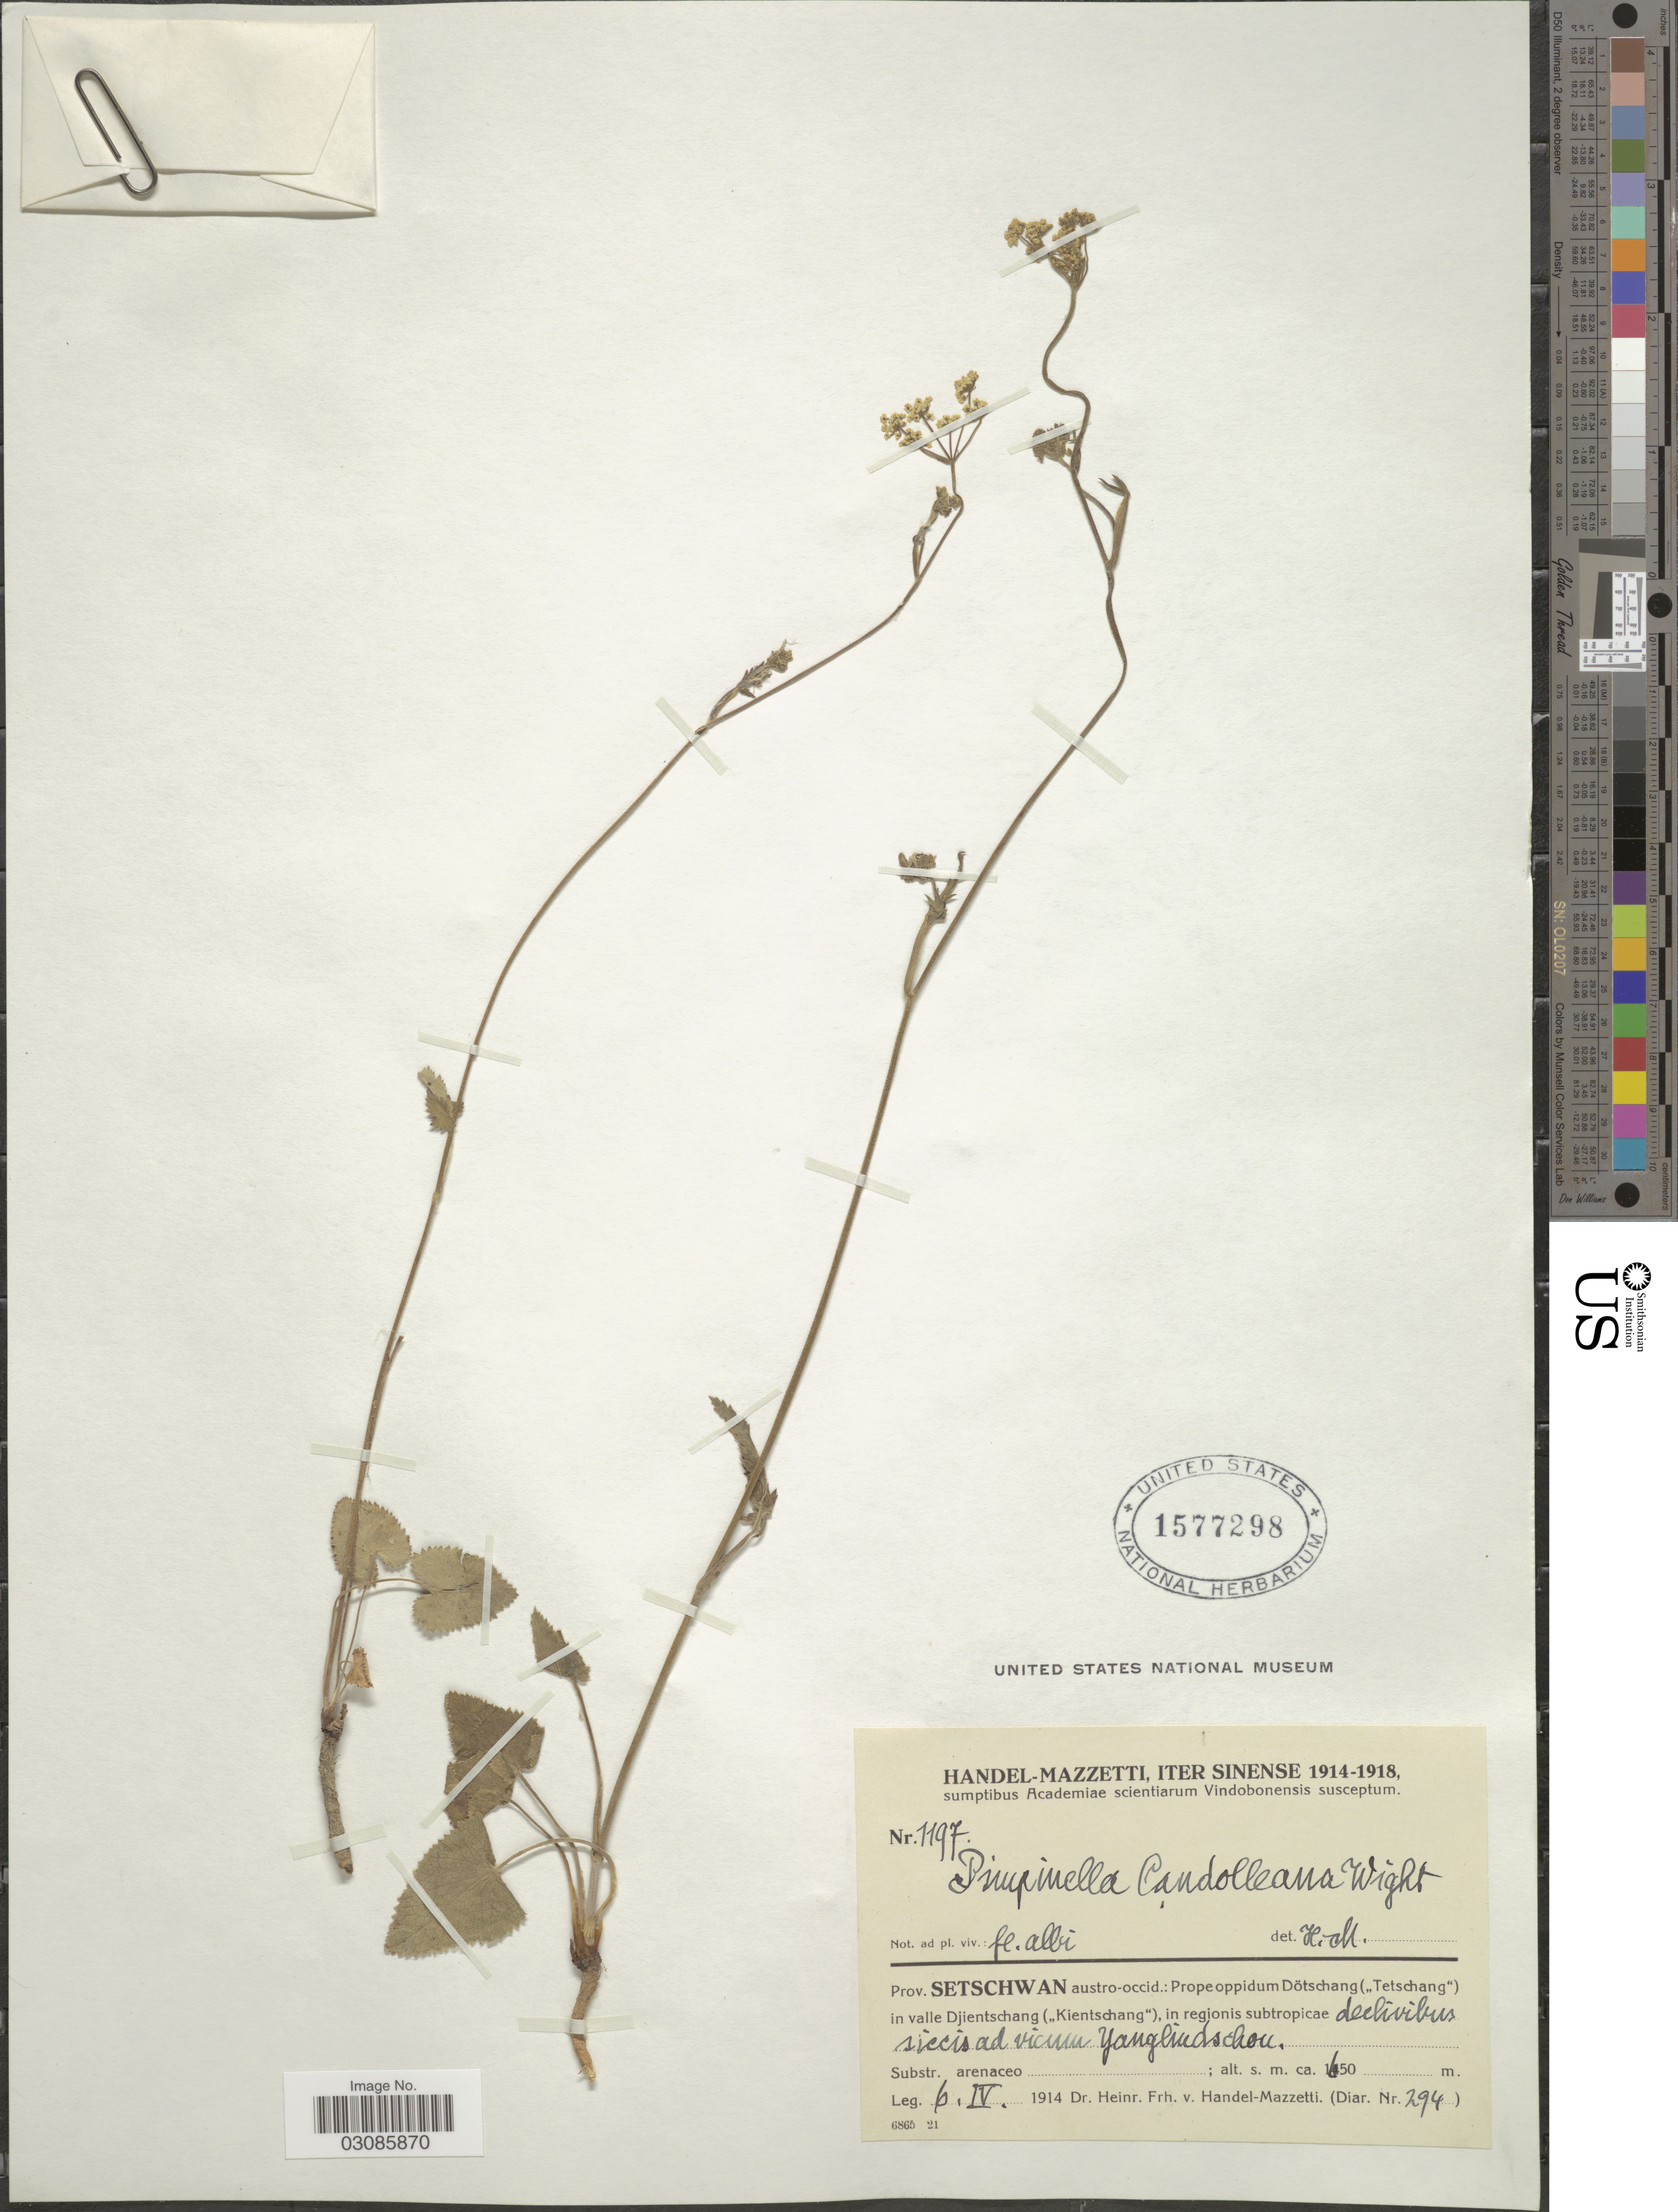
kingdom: Plantae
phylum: Tracheophyta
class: Magnoliopsida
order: Apiales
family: Apiaceae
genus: Pimpinella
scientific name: Pimpinella candolleana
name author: Wight & Arn.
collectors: H. Handel-Mazzetti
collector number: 294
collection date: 1914-04-06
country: China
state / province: Sichuan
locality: Prov. Setschwan austro-occid.: Prope oppidum Dötschang ("Tetschang") in valle Djientschang ("Kientschang"), regionis subtropicae declivibus siccis ad vicum Yangliudschou.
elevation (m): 650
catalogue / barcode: US 1577298